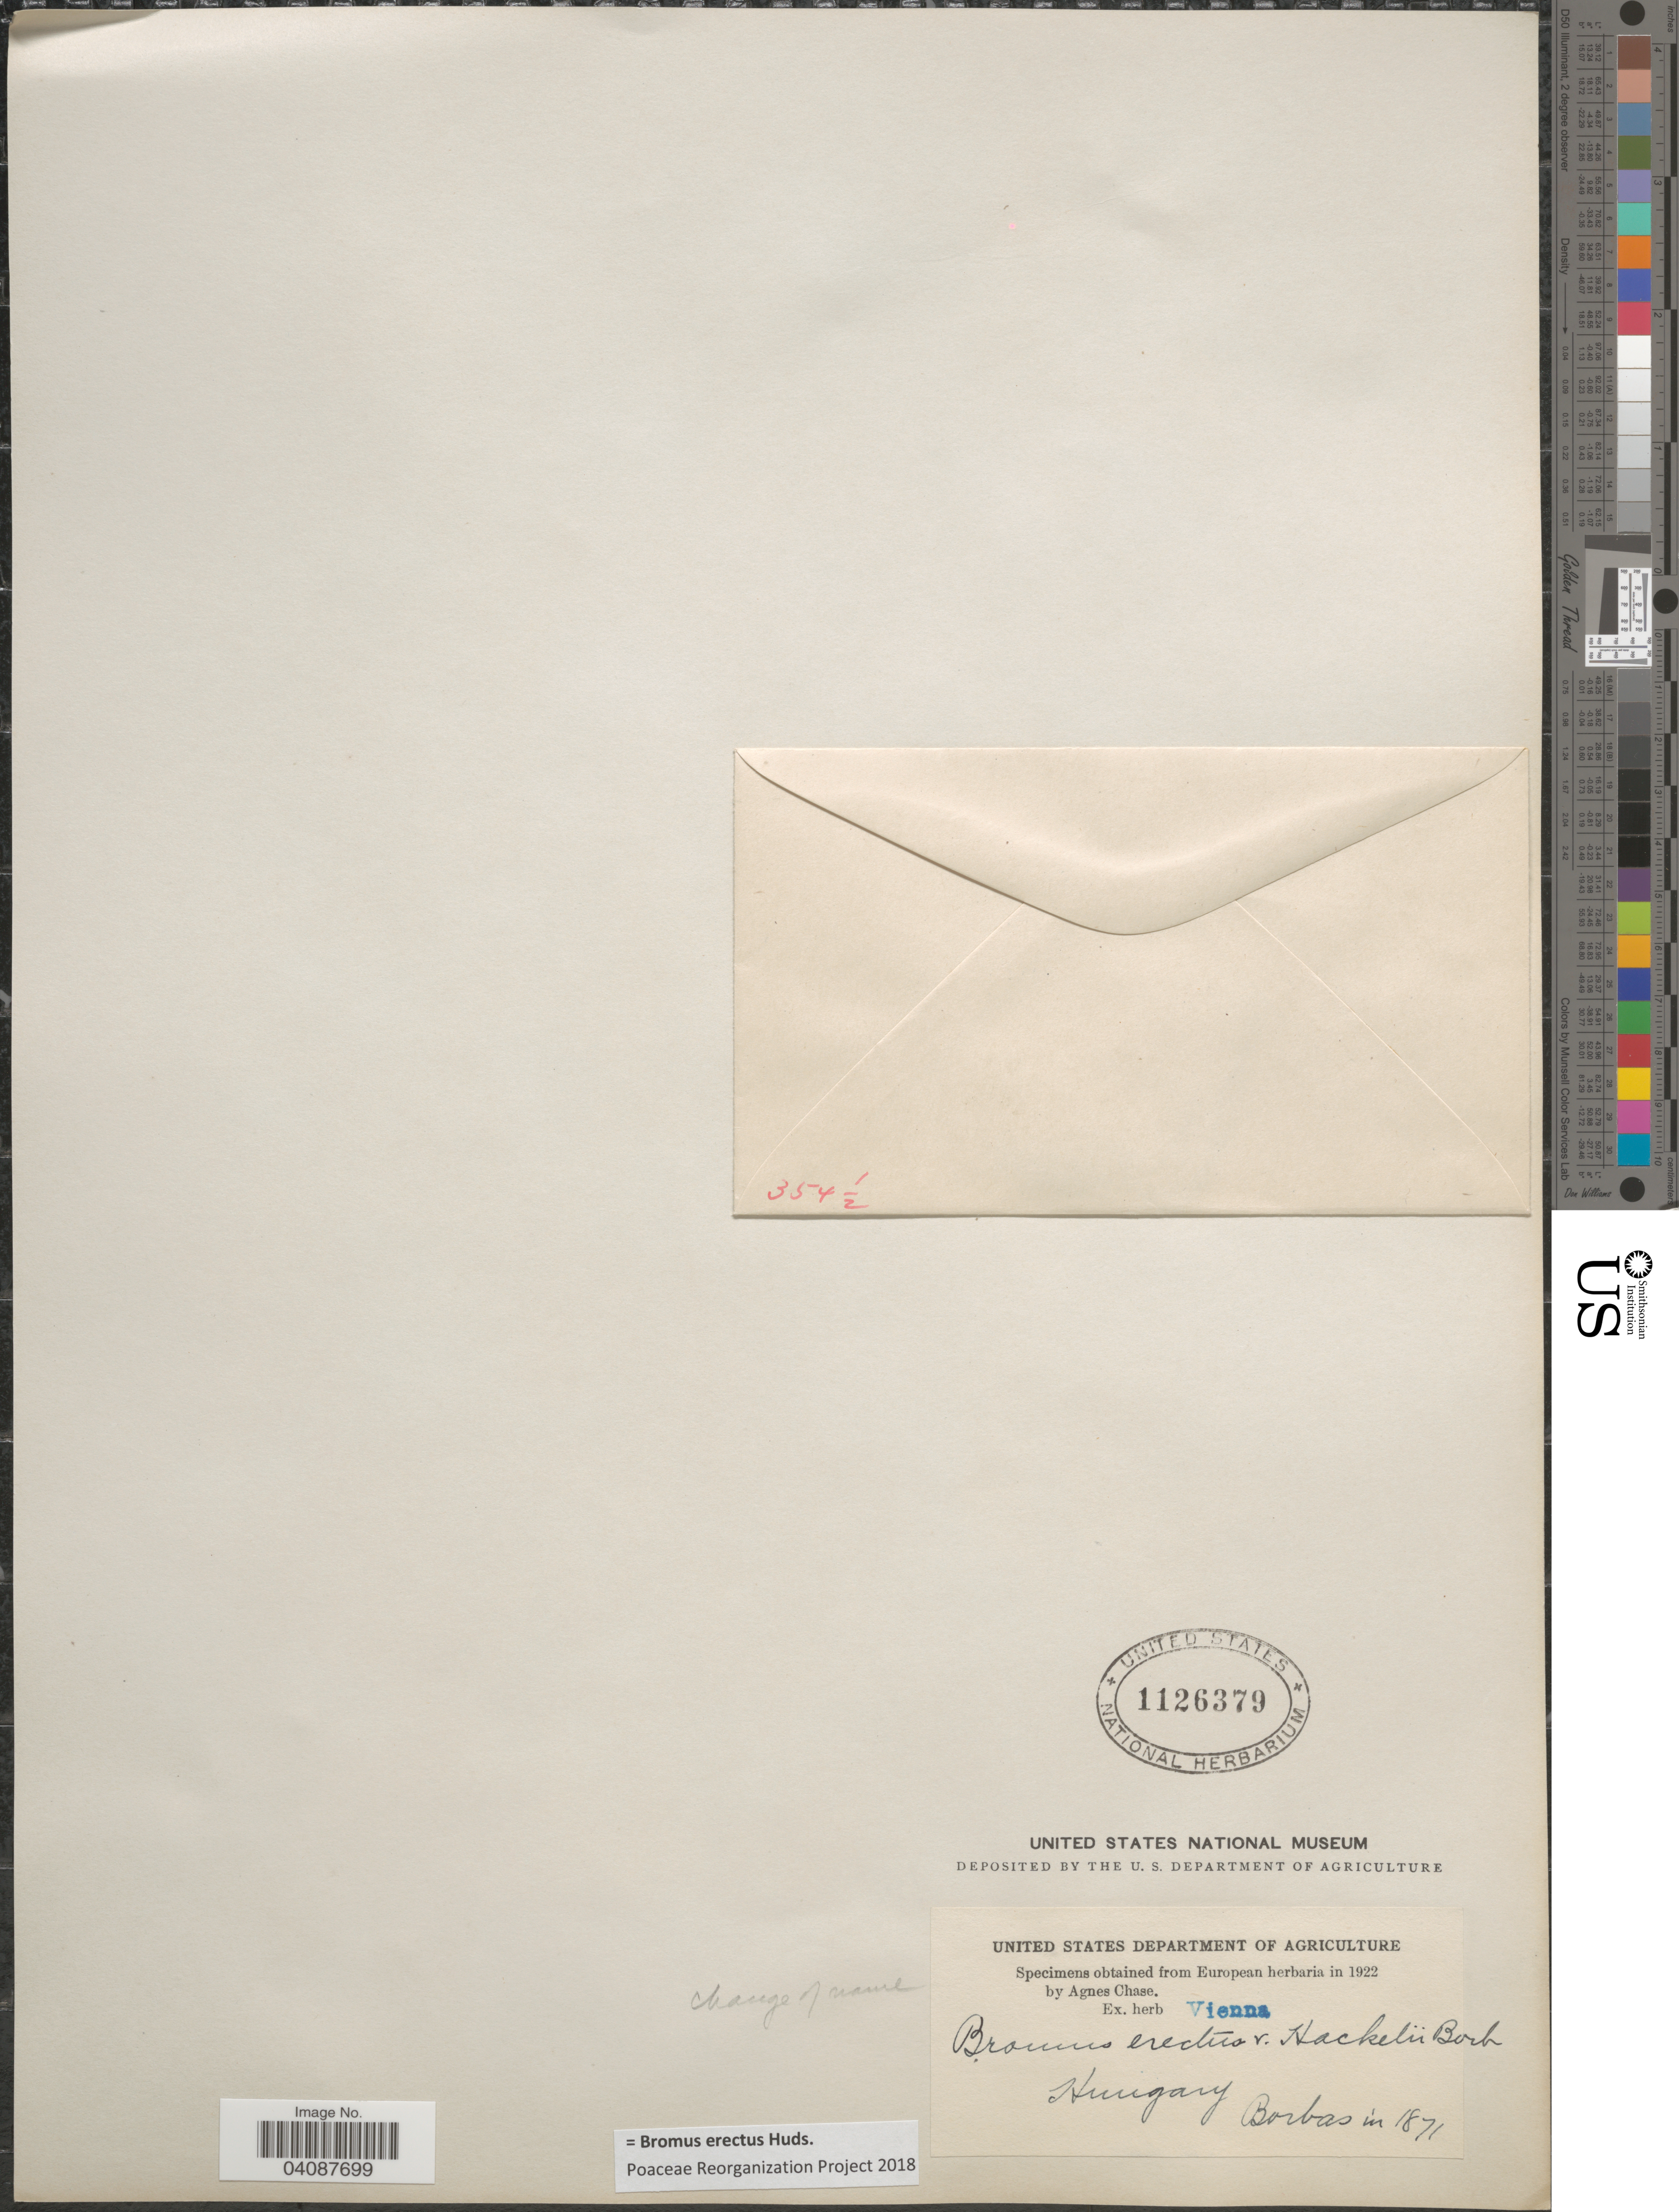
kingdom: Plantae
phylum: Tracheophyta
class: Liliopsida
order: Poales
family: Poaceae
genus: Bromus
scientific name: Bromus erectus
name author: Huds.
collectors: V. von Borbás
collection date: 1871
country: Hungary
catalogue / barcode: US 1126379